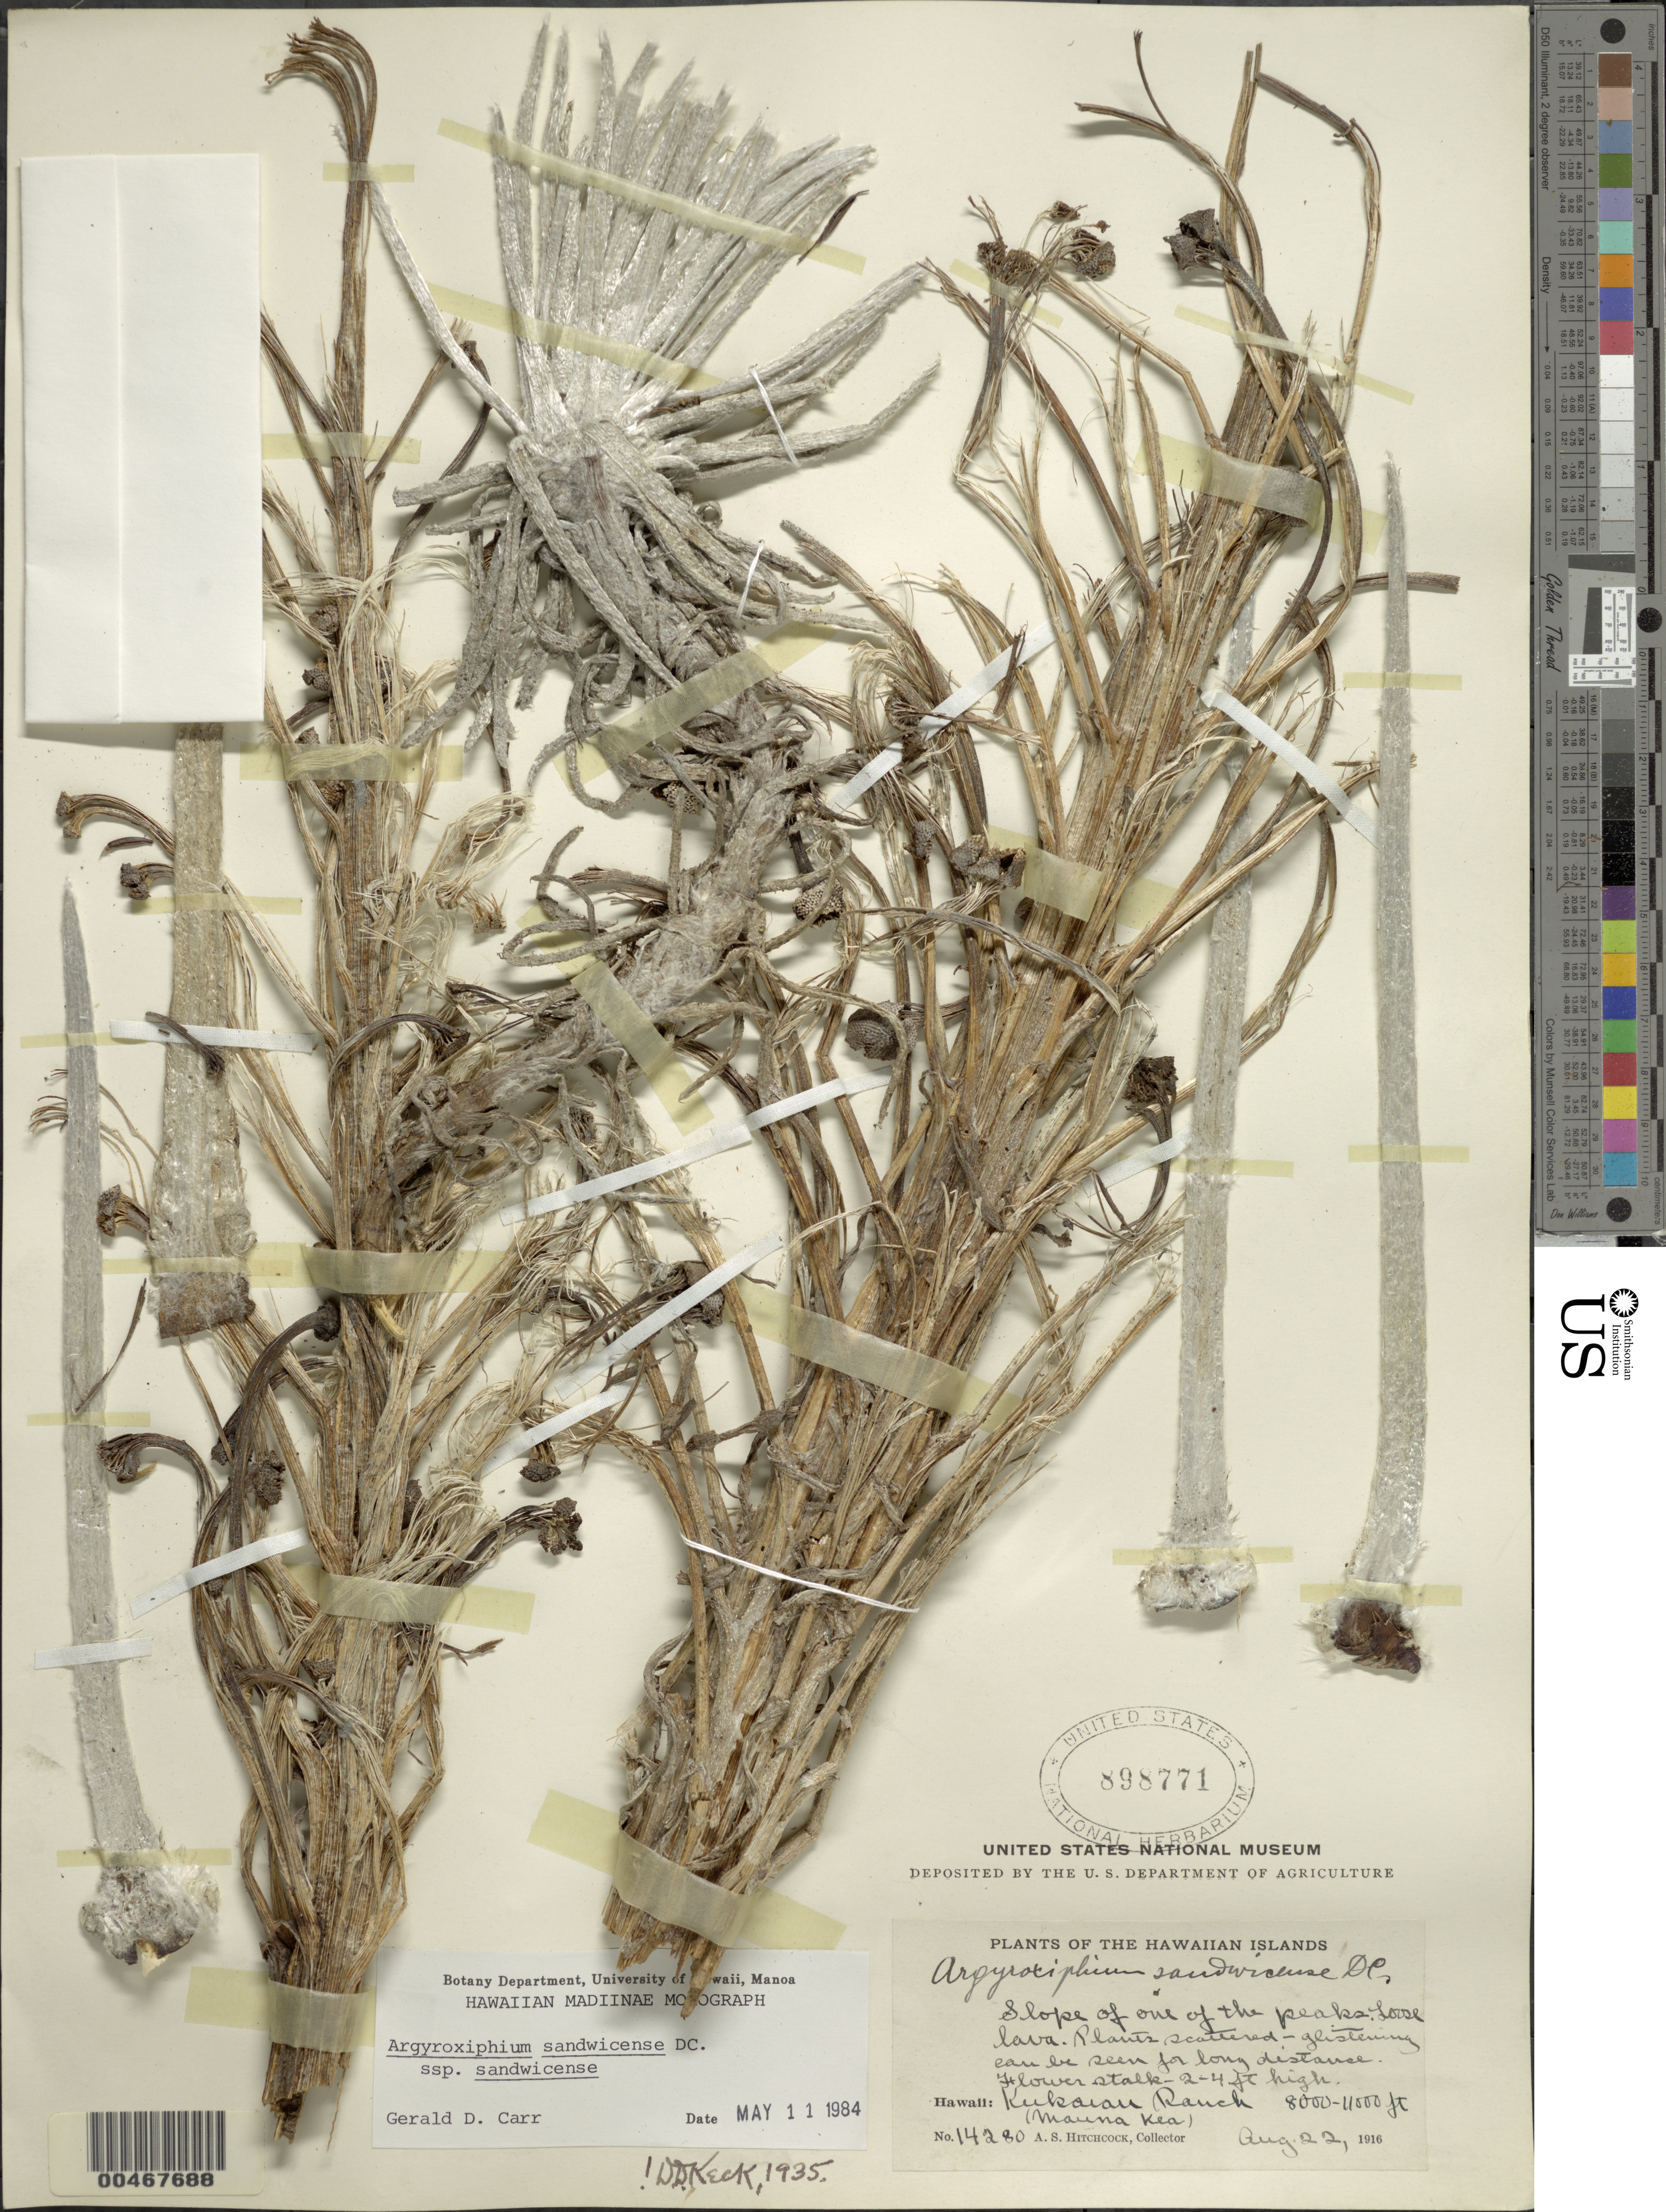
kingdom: Plantae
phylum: Tracheophyta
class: Magnoliopsida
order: Asterales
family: Asteraceae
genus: Argyroxiphium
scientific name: Argyroxiphium sandwicense subsp. sandwicense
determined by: Carr, G. D.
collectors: A. S. Hitchcock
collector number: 14280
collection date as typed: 22 Aug 1916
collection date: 1916-08-22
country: United States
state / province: Hawaii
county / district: Hawaii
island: Hawaii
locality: Slope of one of the peaks, Kukaiau Ranch, Mauna Kea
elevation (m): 2438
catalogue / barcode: US 898771